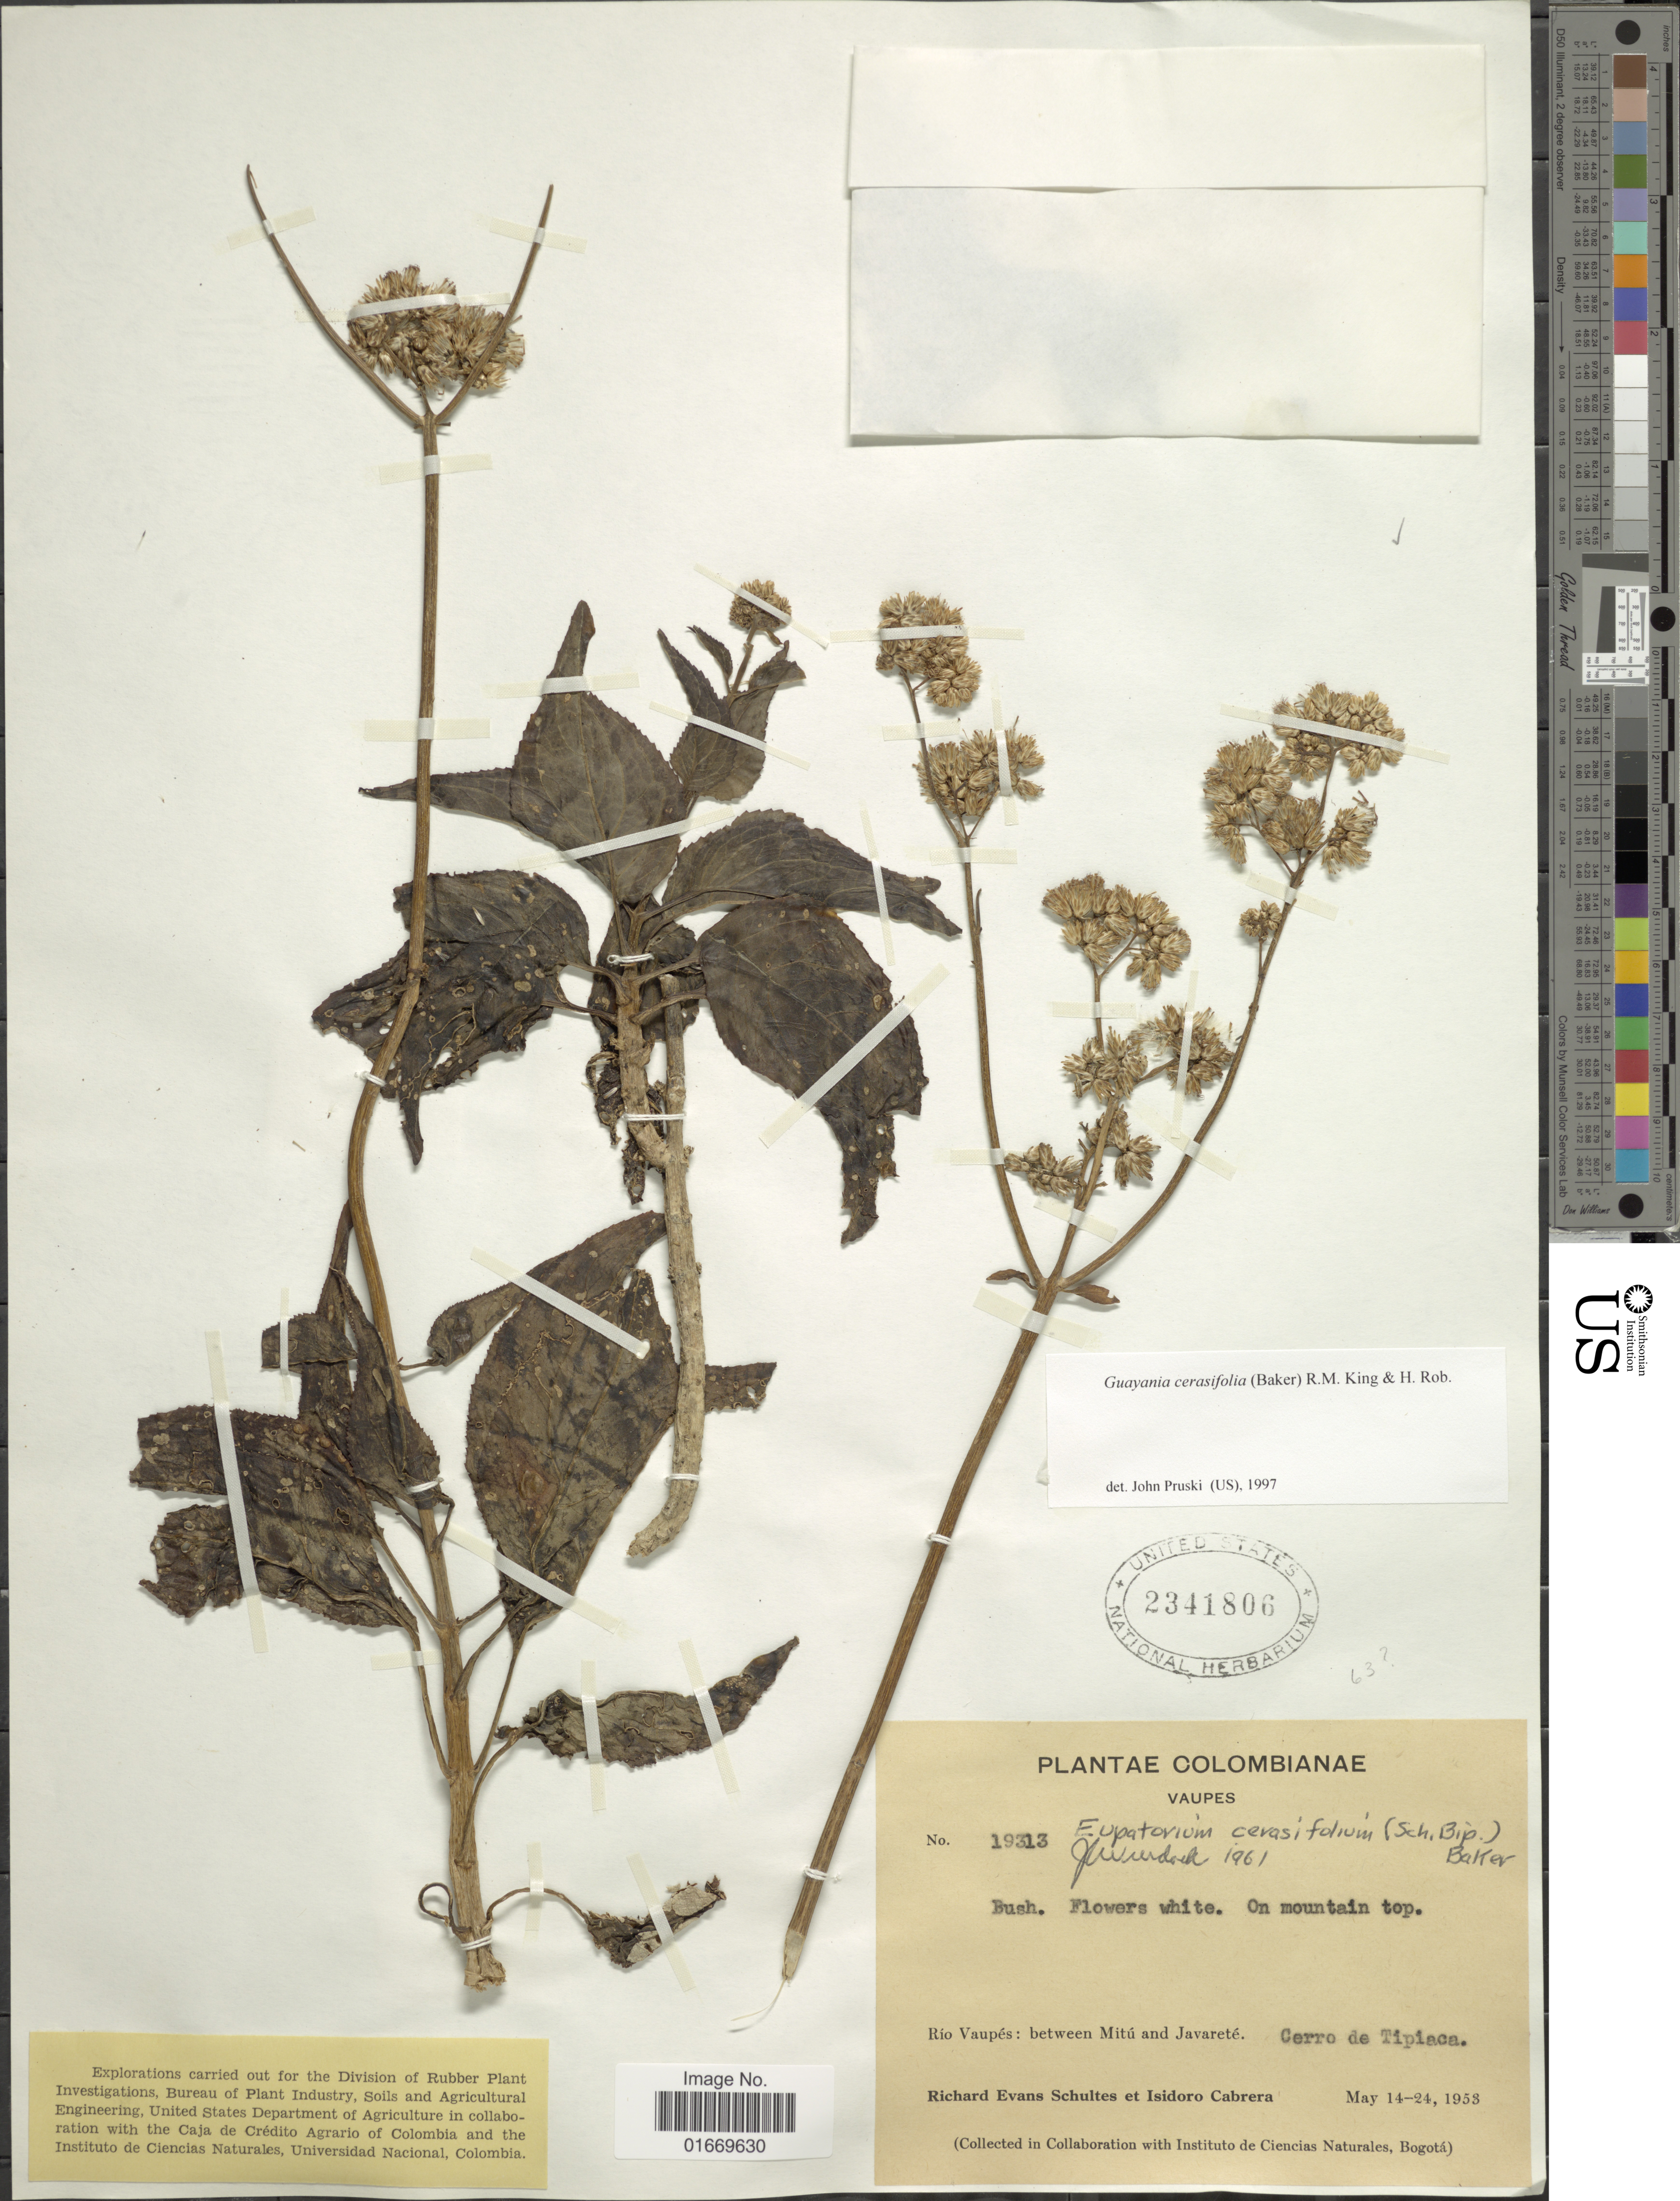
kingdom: Plantae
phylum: Tracheophyta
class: Magnoliopsida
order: Asterales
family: Asteraceae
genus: Guayania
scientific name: Guayania cerasifolia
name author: (Sch. Bip. ex Baker) R.M. King & H. Rob.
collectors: R. E. Schultes & I. Cabrera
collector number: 19313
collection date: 1958-05-14/1958-05-24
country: Colombia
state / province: Vaupés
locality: Vaupés. Rio Vaupés: between Mitu and Javarete. Cerro de Tipiaca.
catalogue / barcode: US 2341806